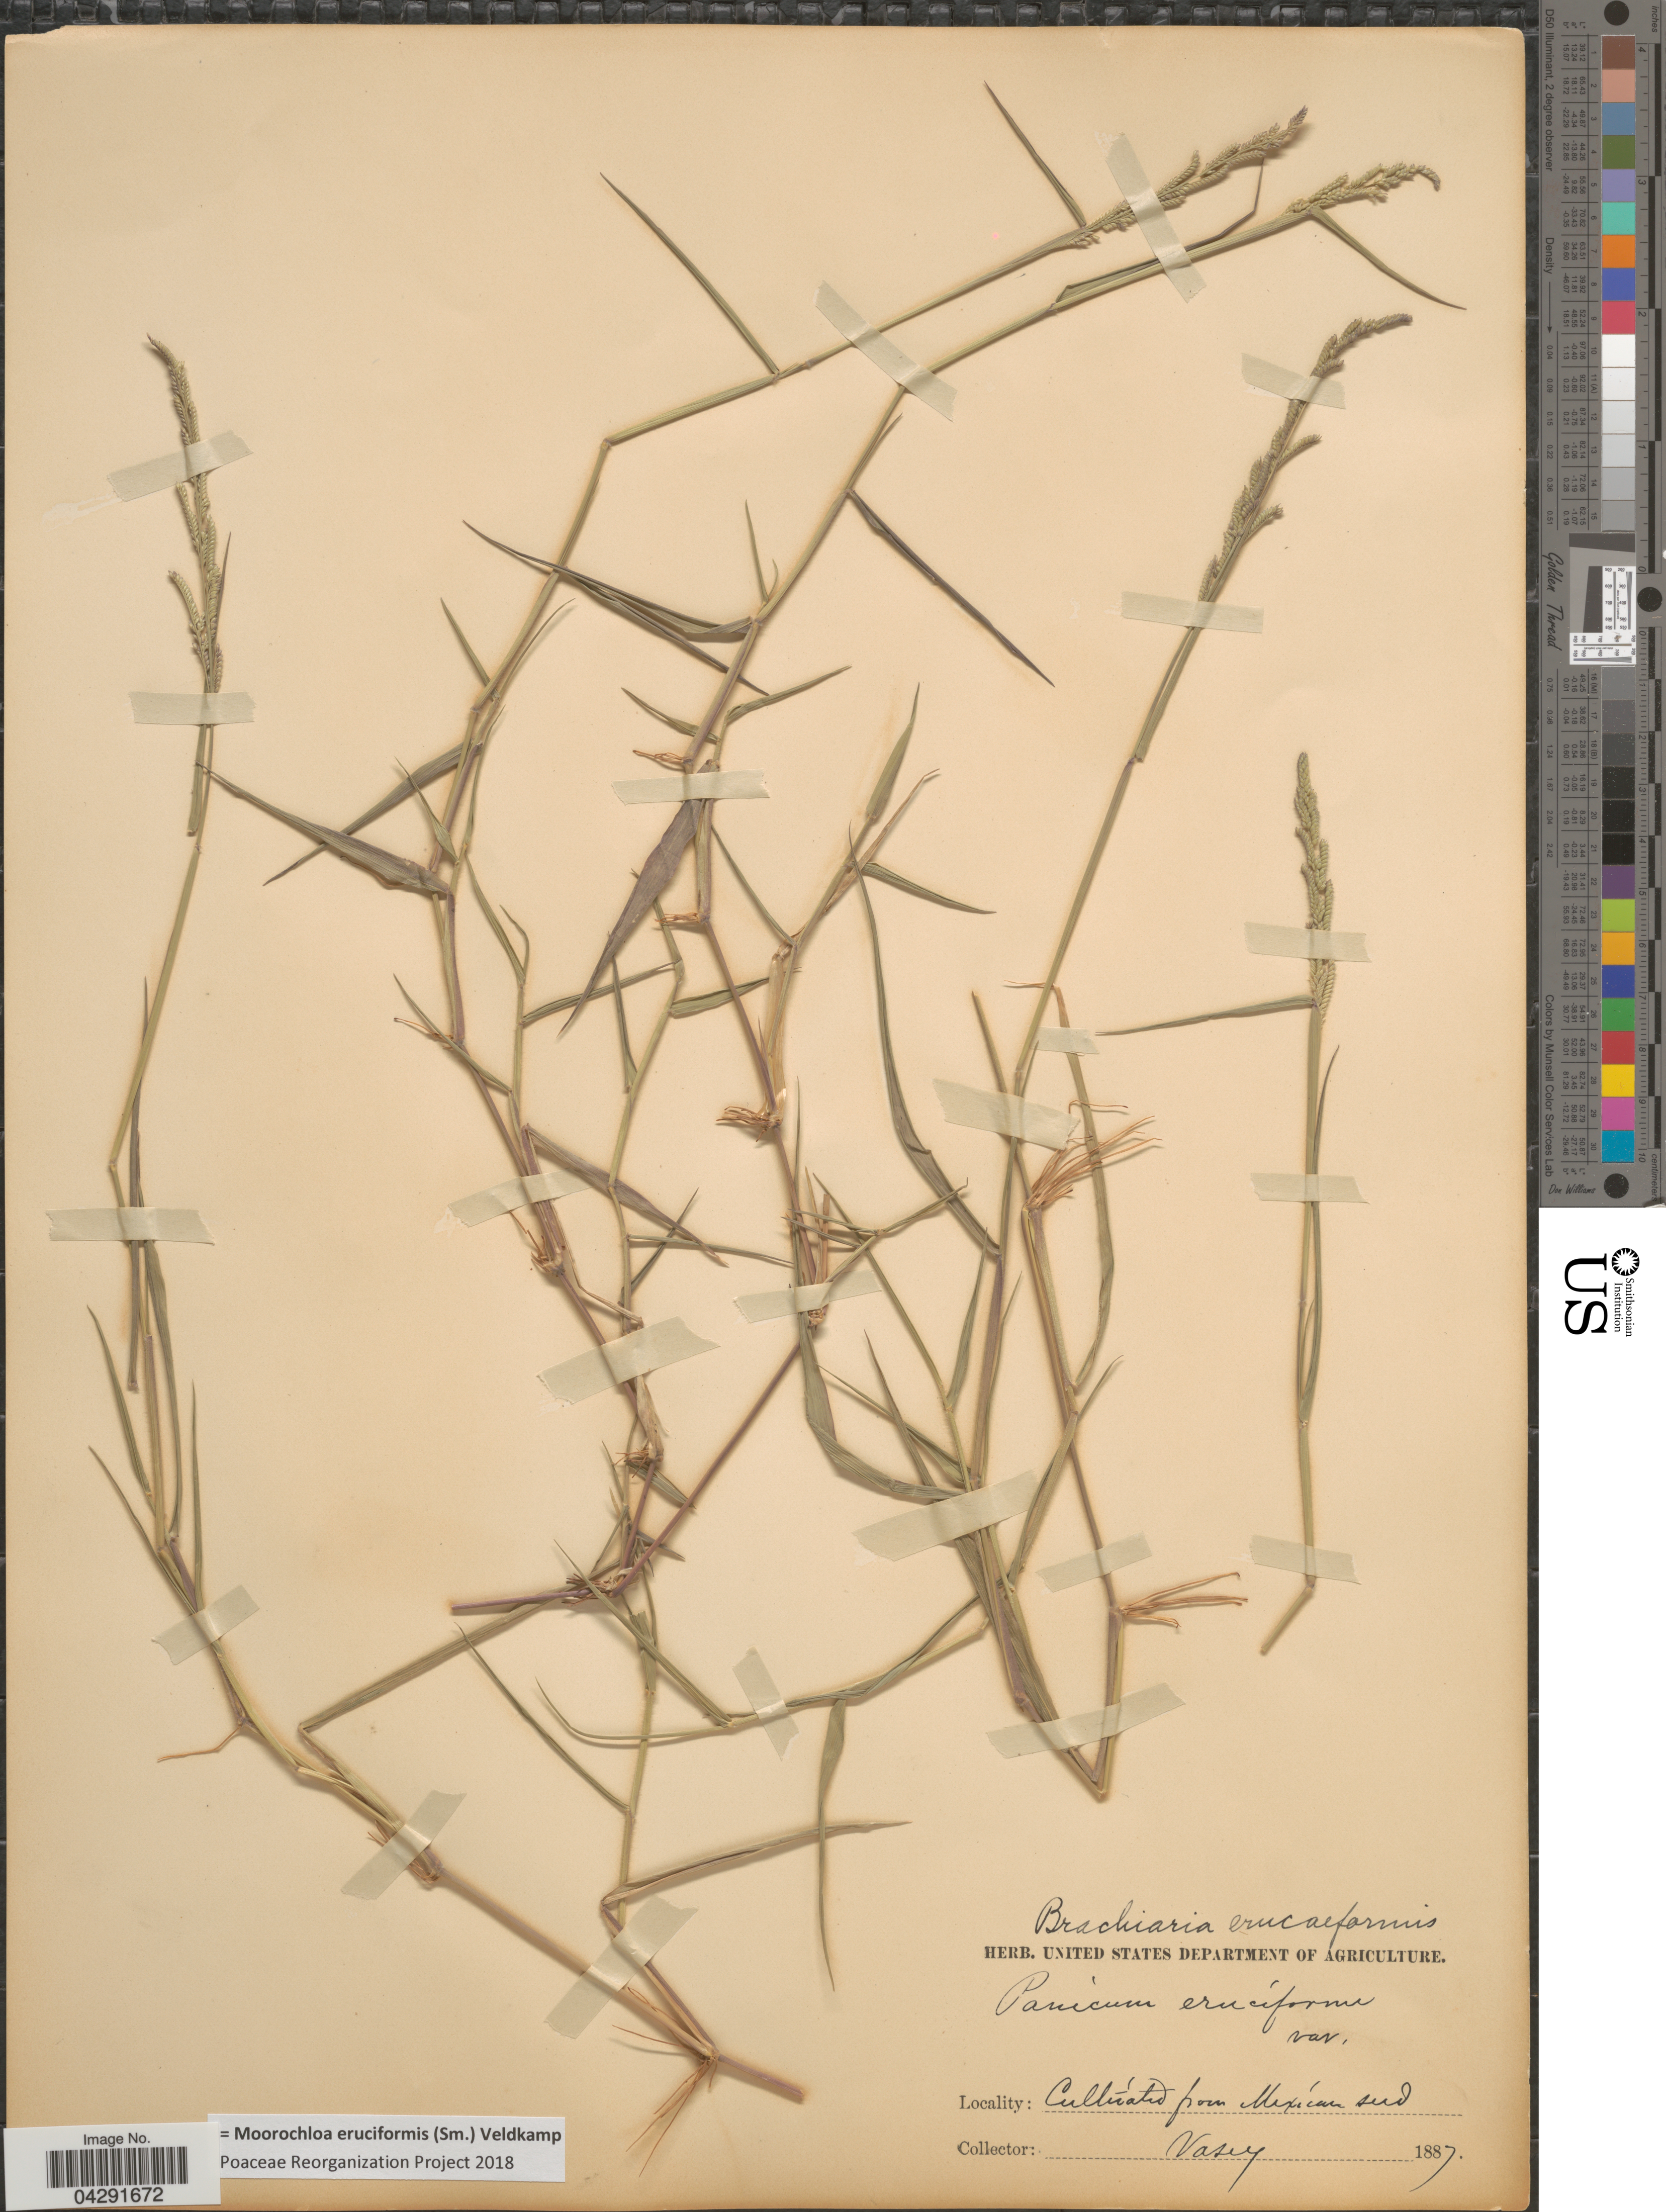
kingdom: Plantae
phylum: Tracheophyta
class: Liliopsida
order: Poales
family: Poaceae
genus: Moorochloa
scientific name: Moorochloa eruciformis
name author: (Sm.) Veldkamp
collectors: Vasey, --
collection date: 1887